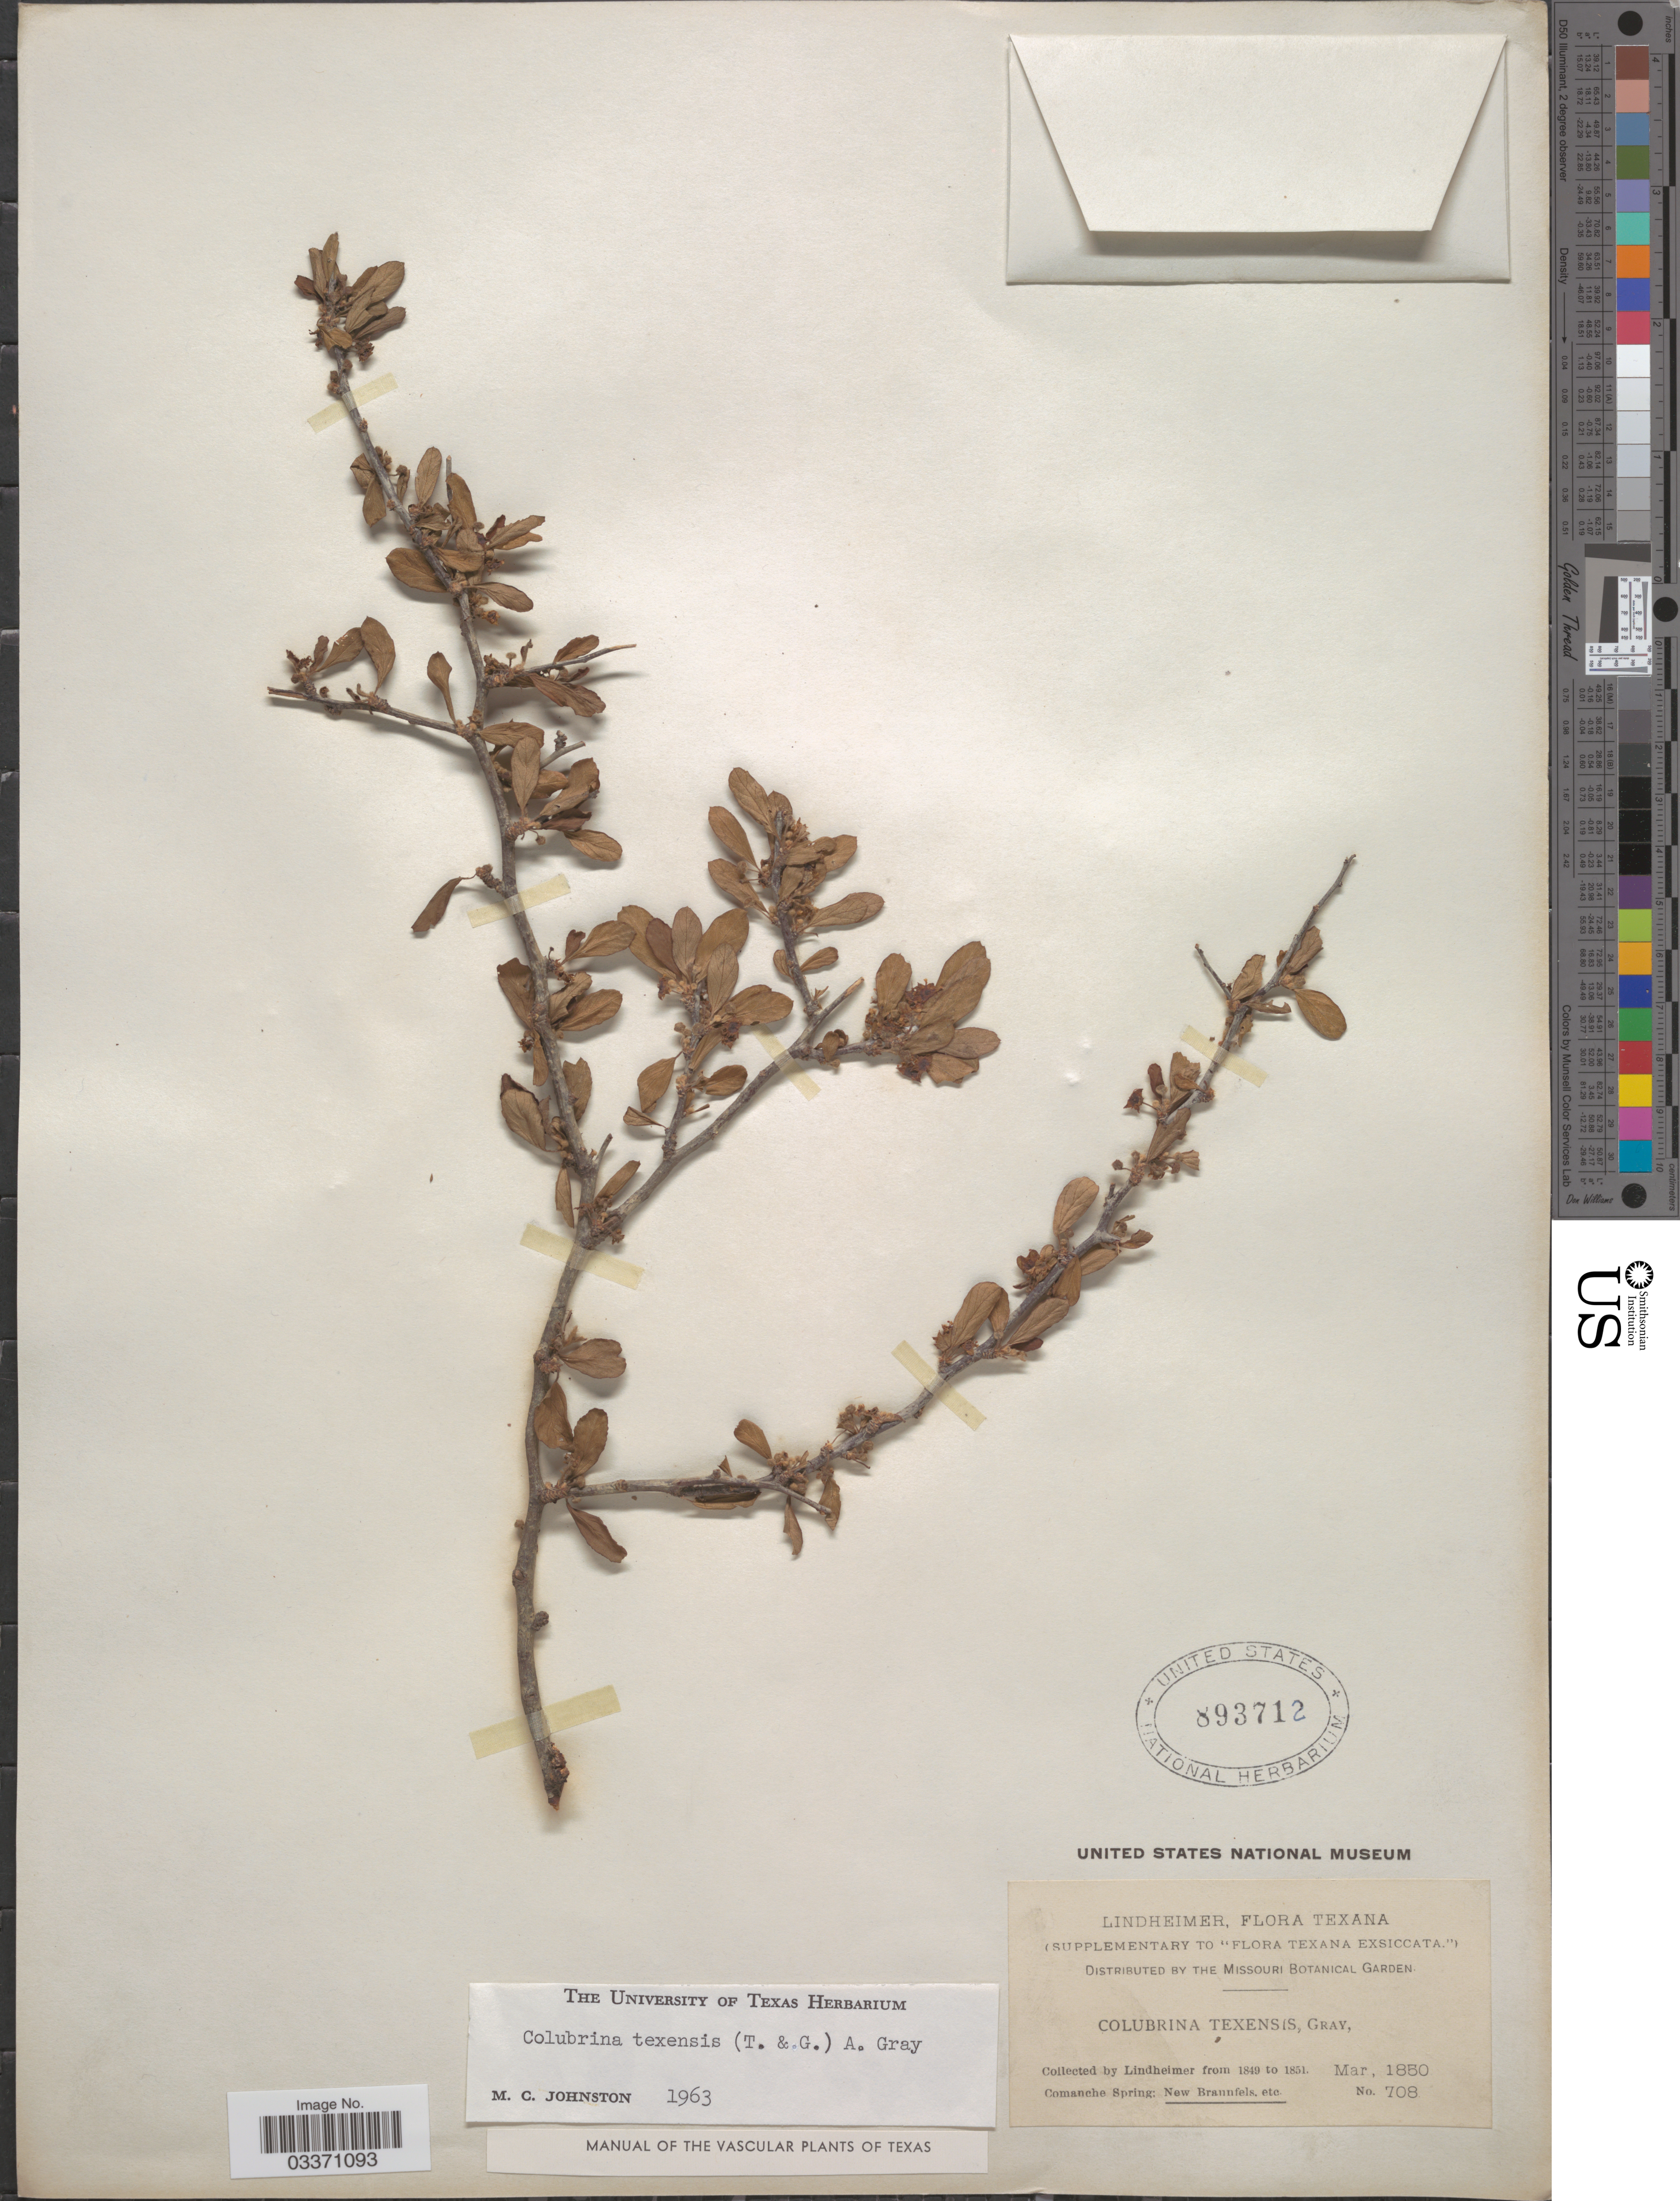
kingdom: Plantae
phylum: Tracheophyta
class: Magnoliopsida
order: Rosales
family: Rhamnaceae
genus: Colubrina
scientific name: Colubrina texensis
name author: (Torr. & A. Gray) A. Gray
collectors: -. Lindheimer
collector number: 708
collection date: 1850-03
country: United States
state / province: Texas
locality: Texana. Comanche Spring: New Braunfels. etc.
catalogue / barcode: US 893712